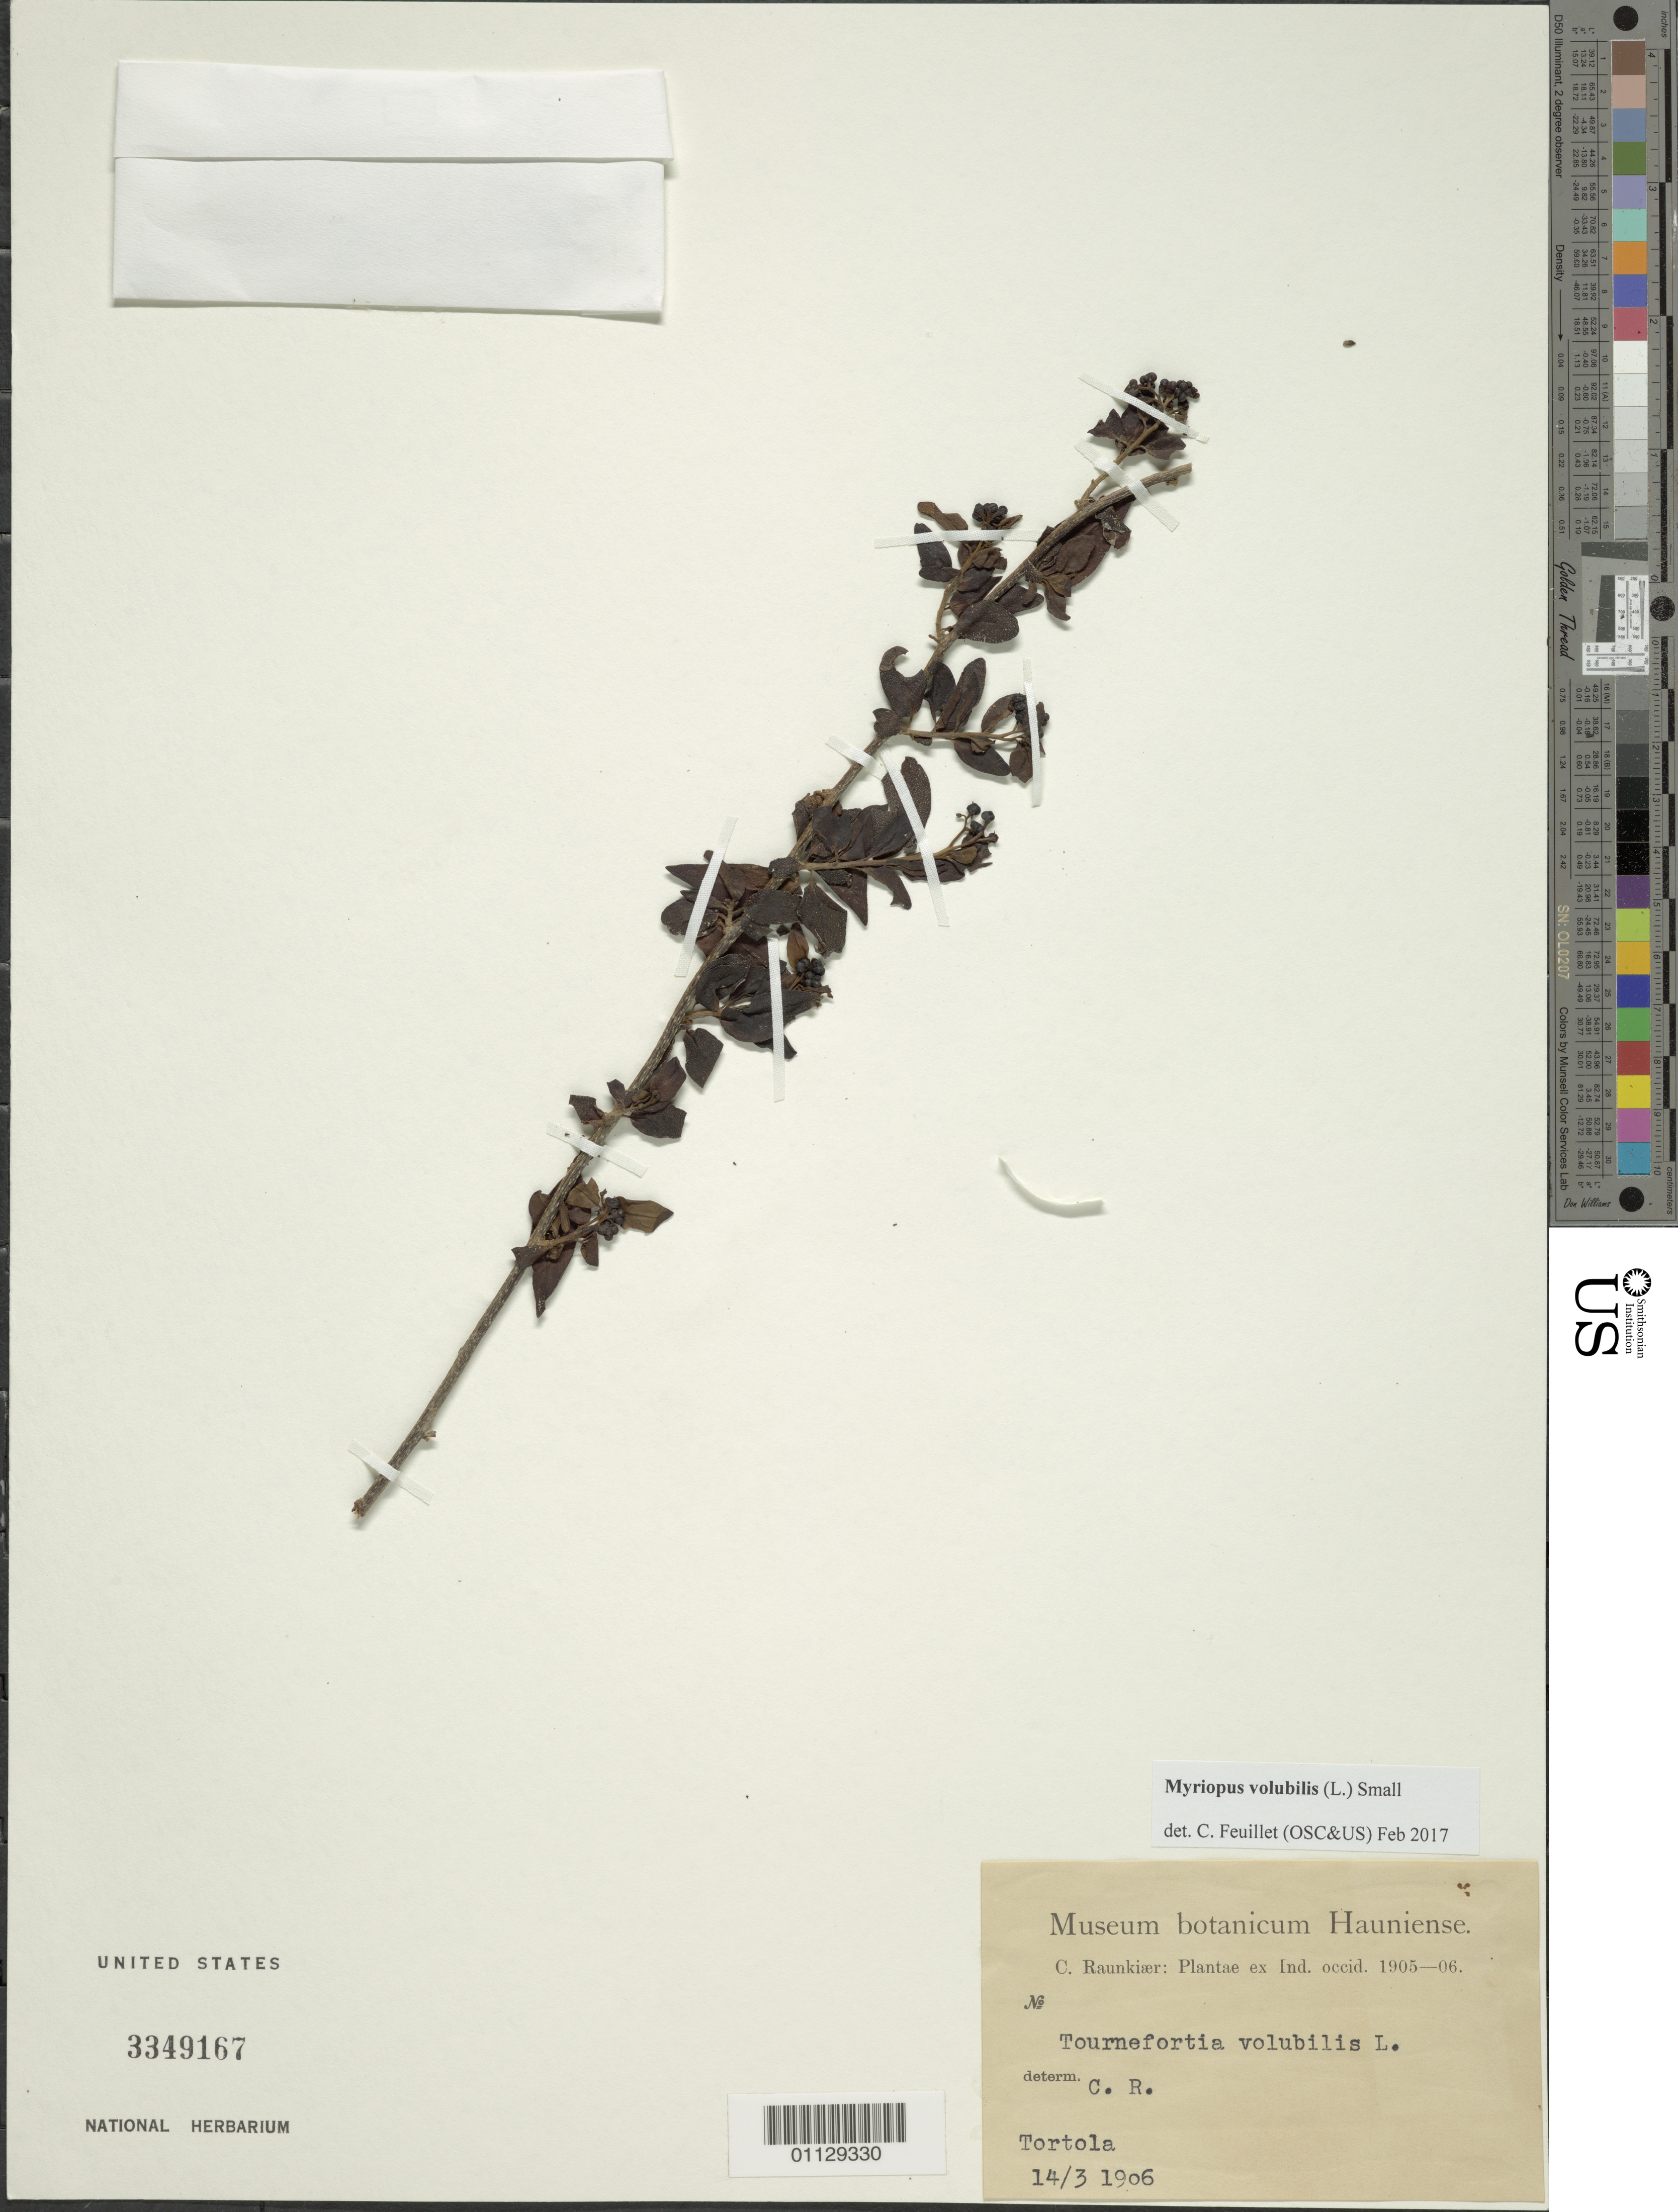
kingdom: Plantae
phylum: Tracheophyta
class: Magnoliopsida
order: Boraginales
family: Heliotropiaceae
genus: Myriopus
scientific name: Myriopus volubilis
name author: (L.) Small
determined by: Feuillet, C.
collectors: C. C. Raunkiaer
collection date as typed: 14 Mar 1906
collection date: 1906-03-14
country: British Virgin Islands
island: Tortola I.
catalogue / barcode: US 3349167